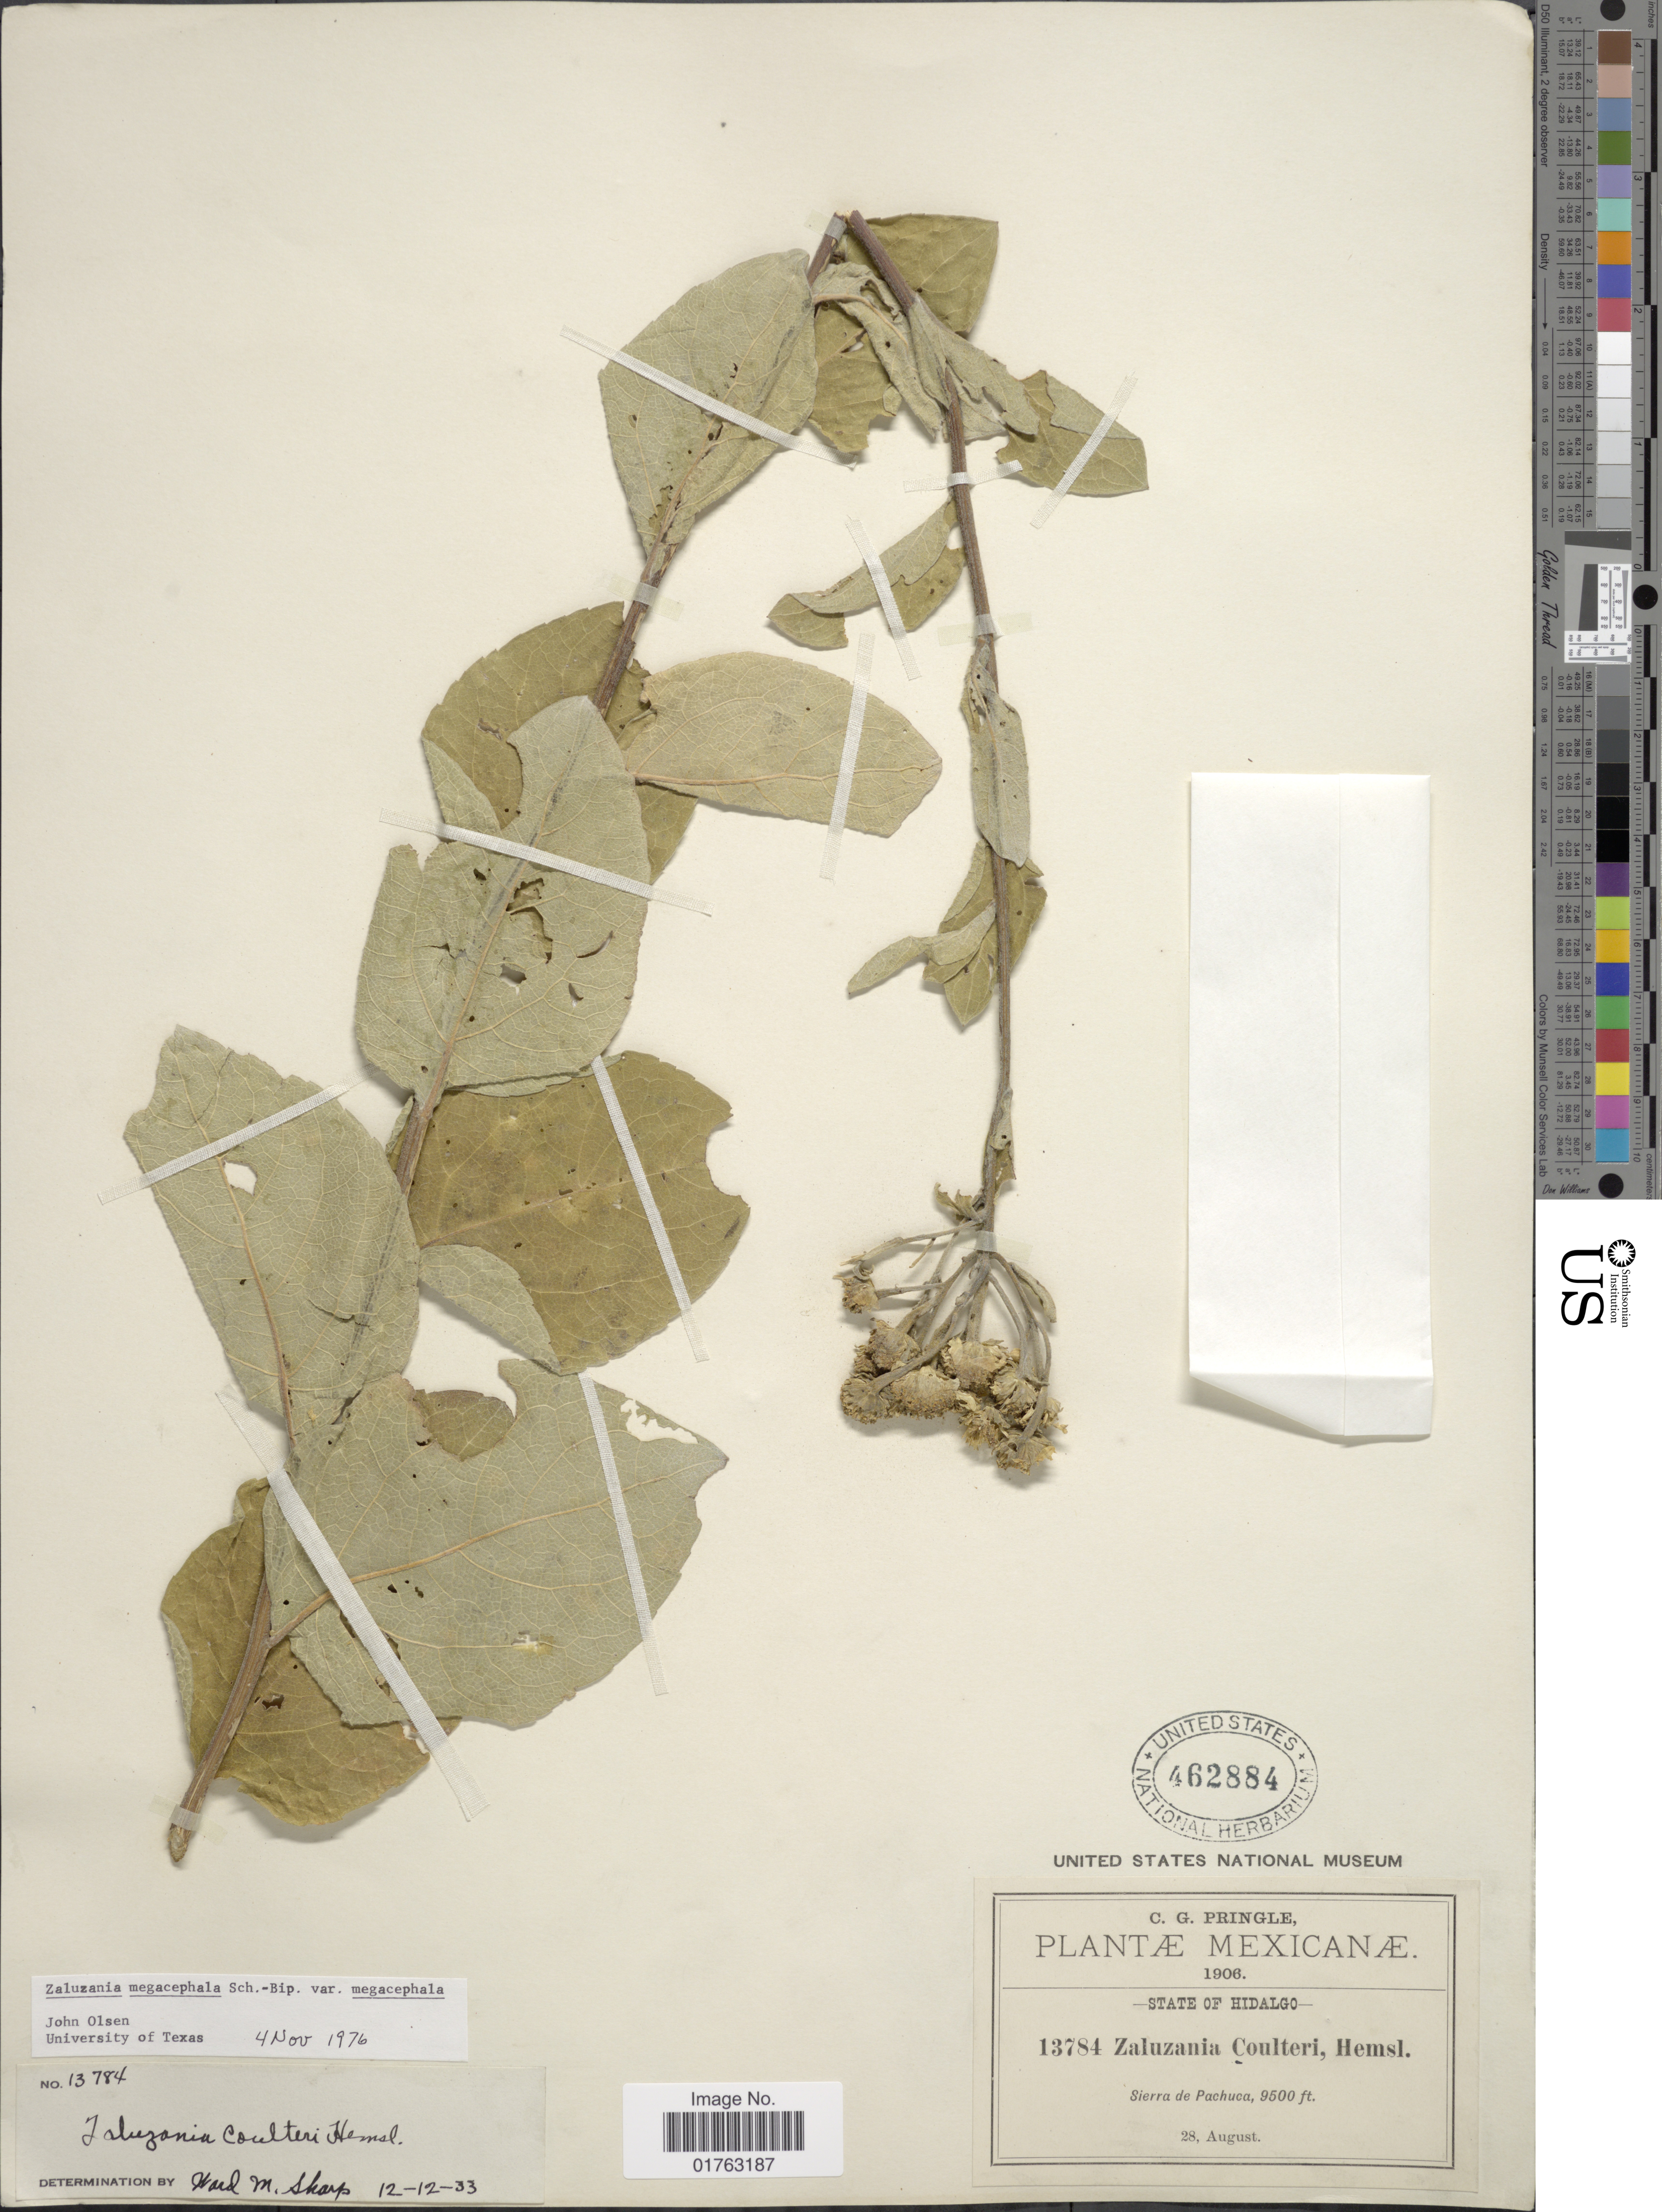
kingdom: Plantae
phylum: Tracheophyta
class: Magnoliopsida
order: Asterales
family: Asteraceae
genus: Zaluzania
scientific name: Zaluzania megacephala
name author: Sch. Bip.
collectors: C. G. Pringle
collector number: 13784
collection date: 1906-08-28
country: Mexico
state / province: Hidalgo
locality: Sierra de Pachuca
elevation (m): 2896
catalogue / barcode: US 462884